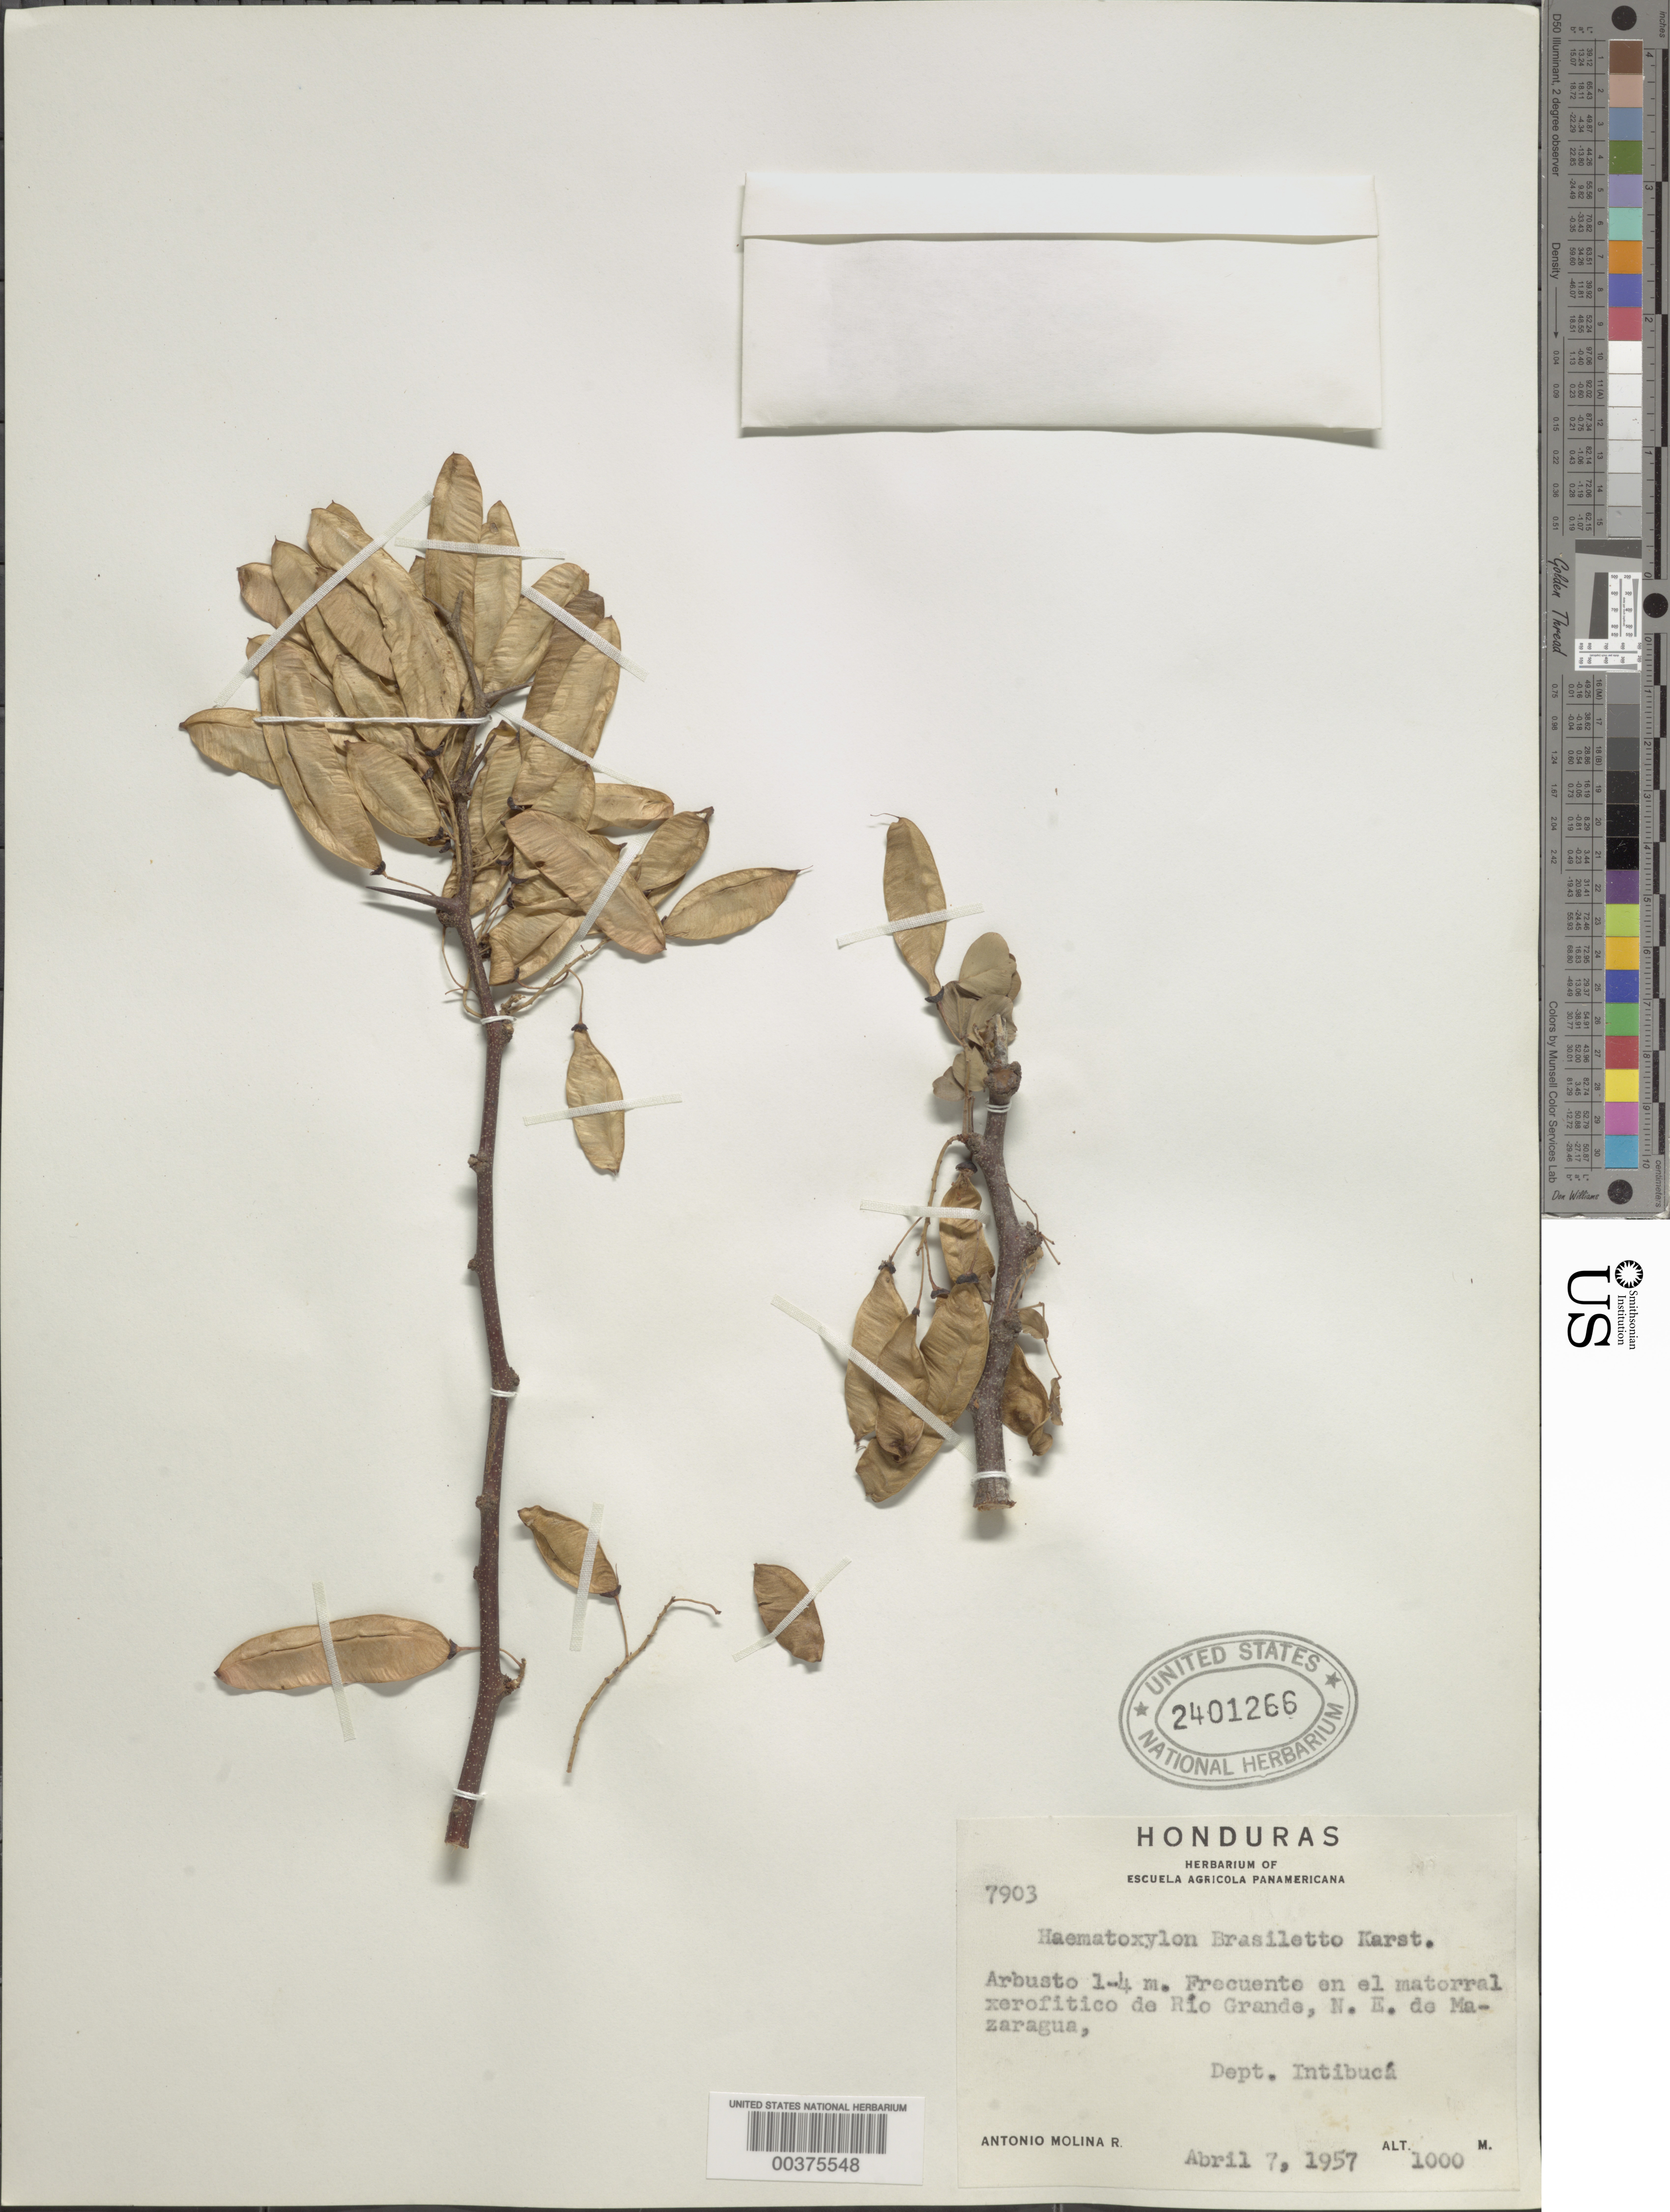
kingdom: Plantae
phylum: Tracheophyta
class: Magnoliopsida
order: Fabales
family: Fabaceae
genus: Haematoxylum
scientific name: Haematoxylum brasiletto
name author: H. Karst.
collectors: A. Molina R.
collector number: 7903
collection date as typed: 07 Apr 1957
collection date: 1957-04-07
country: Honduras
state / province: Intibucá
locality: El matorral de río Grande, NE de Mazaragua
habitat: En el matorral xerofitico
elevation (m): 1000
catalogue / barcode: US 2401266